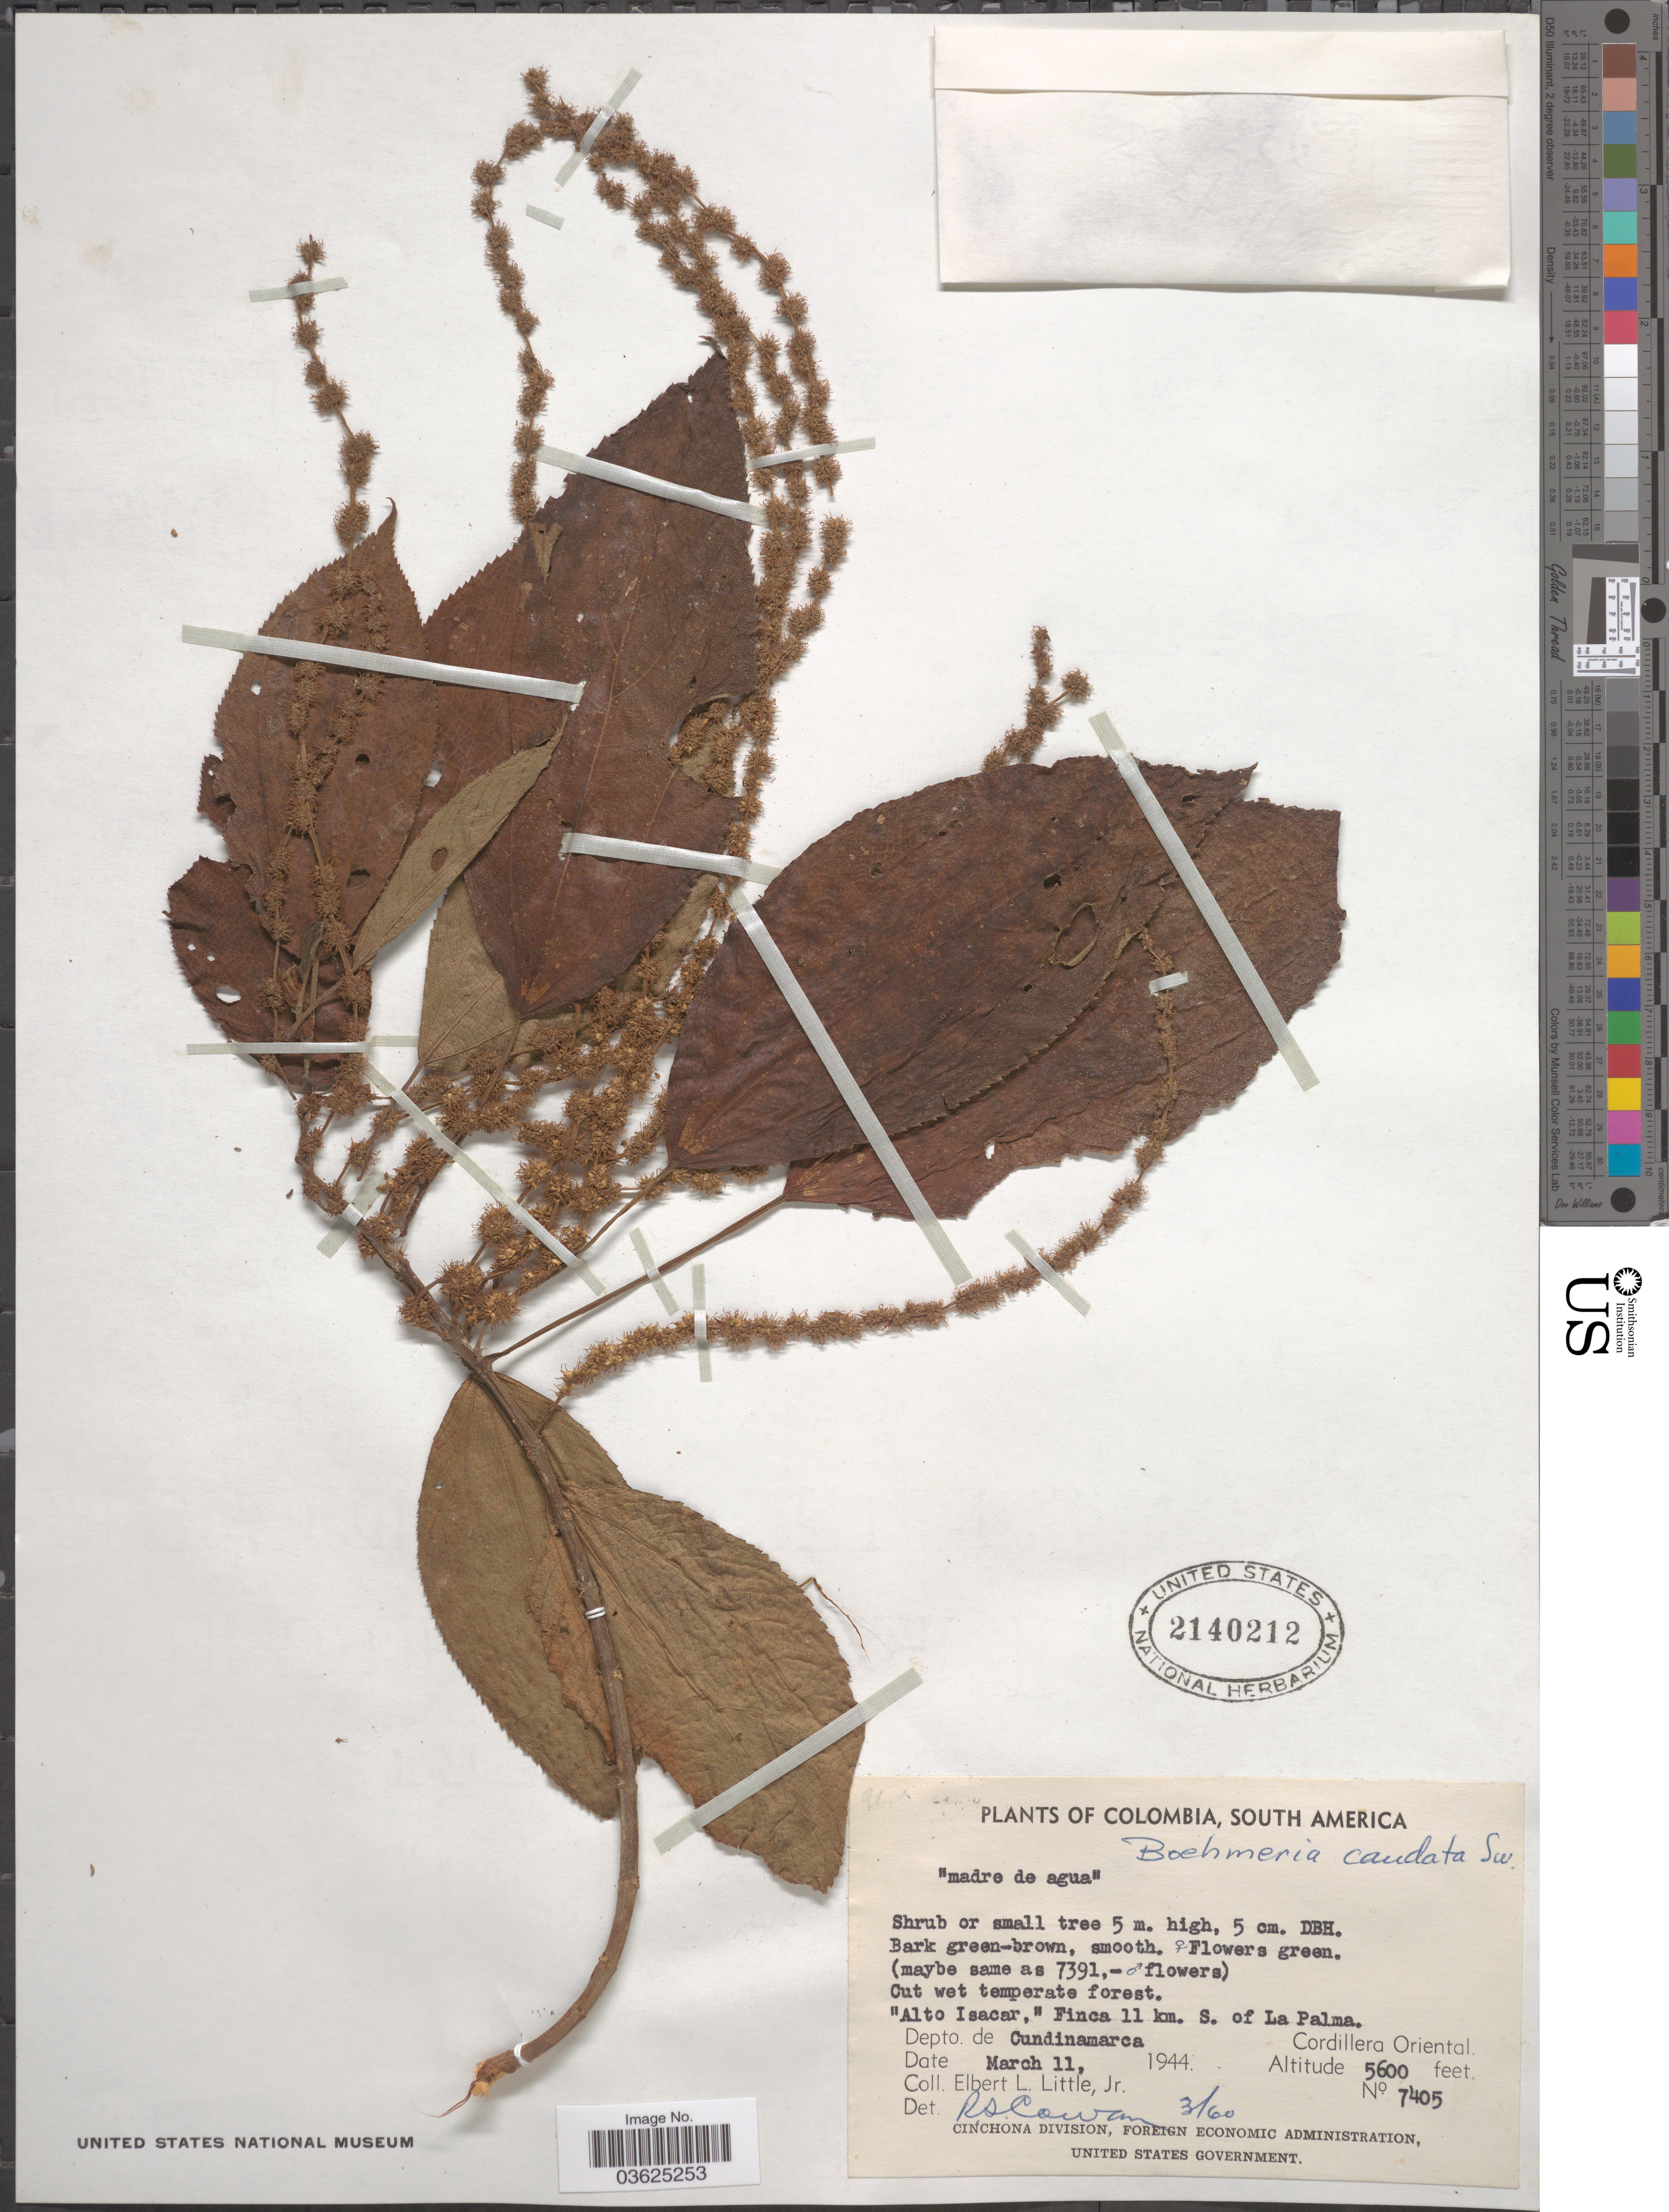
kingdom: Plantae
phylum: Tracheophyta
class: Magnoliopsida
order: Rosales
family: Urticaceae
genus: Boehmeria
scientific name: Boehmeria caudata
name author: Sw.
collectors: E. L. Little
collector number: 7405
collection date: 1944-03-11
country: Colombia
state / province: Cundinamarca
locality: Alto Isacar,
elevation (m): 1707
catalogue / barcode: US 2140212